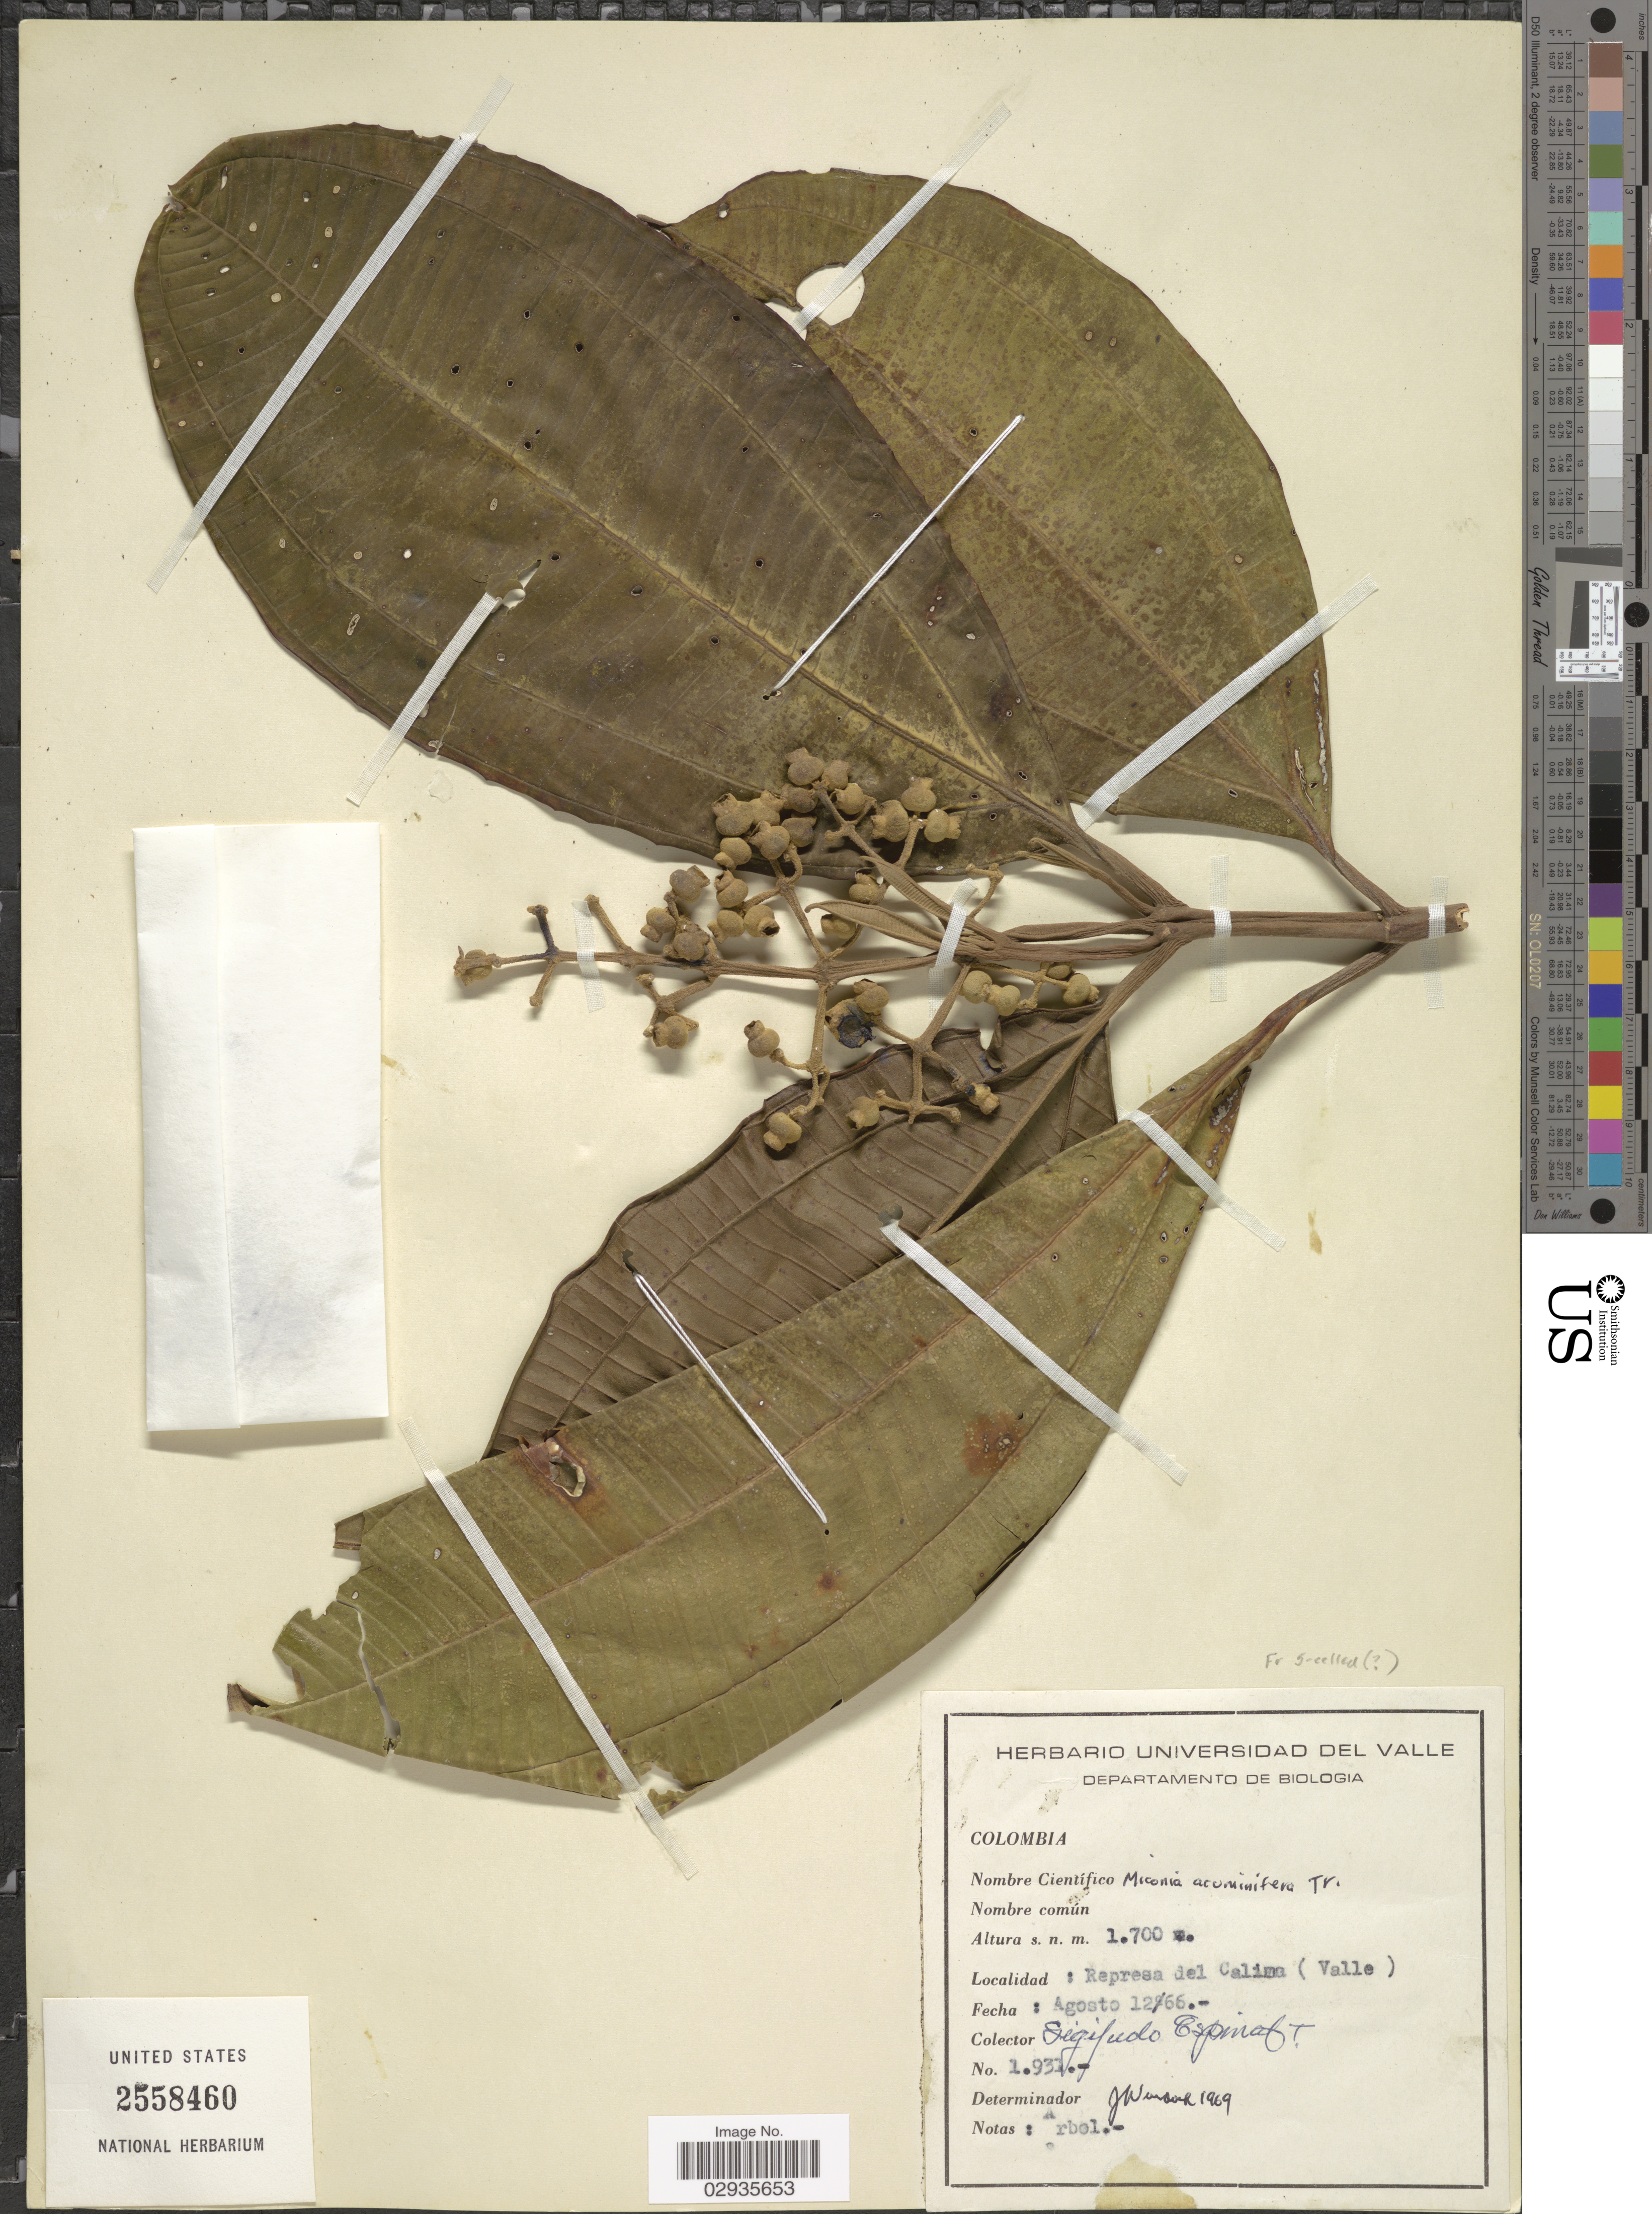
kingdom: Plantae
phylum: Tracheophyta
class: Magnoliopsida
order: Myrtales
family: Melastomataceae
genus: Miconia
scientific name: Miconia acuminifera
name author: Triana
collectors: S. Espinal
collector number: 1931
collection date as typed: Transcribed d/m/y: 12/8/66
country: Colombia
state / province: Valle del Cauca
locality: Represa del Calima (Valle).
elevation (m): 1700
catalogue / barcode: US 2558460